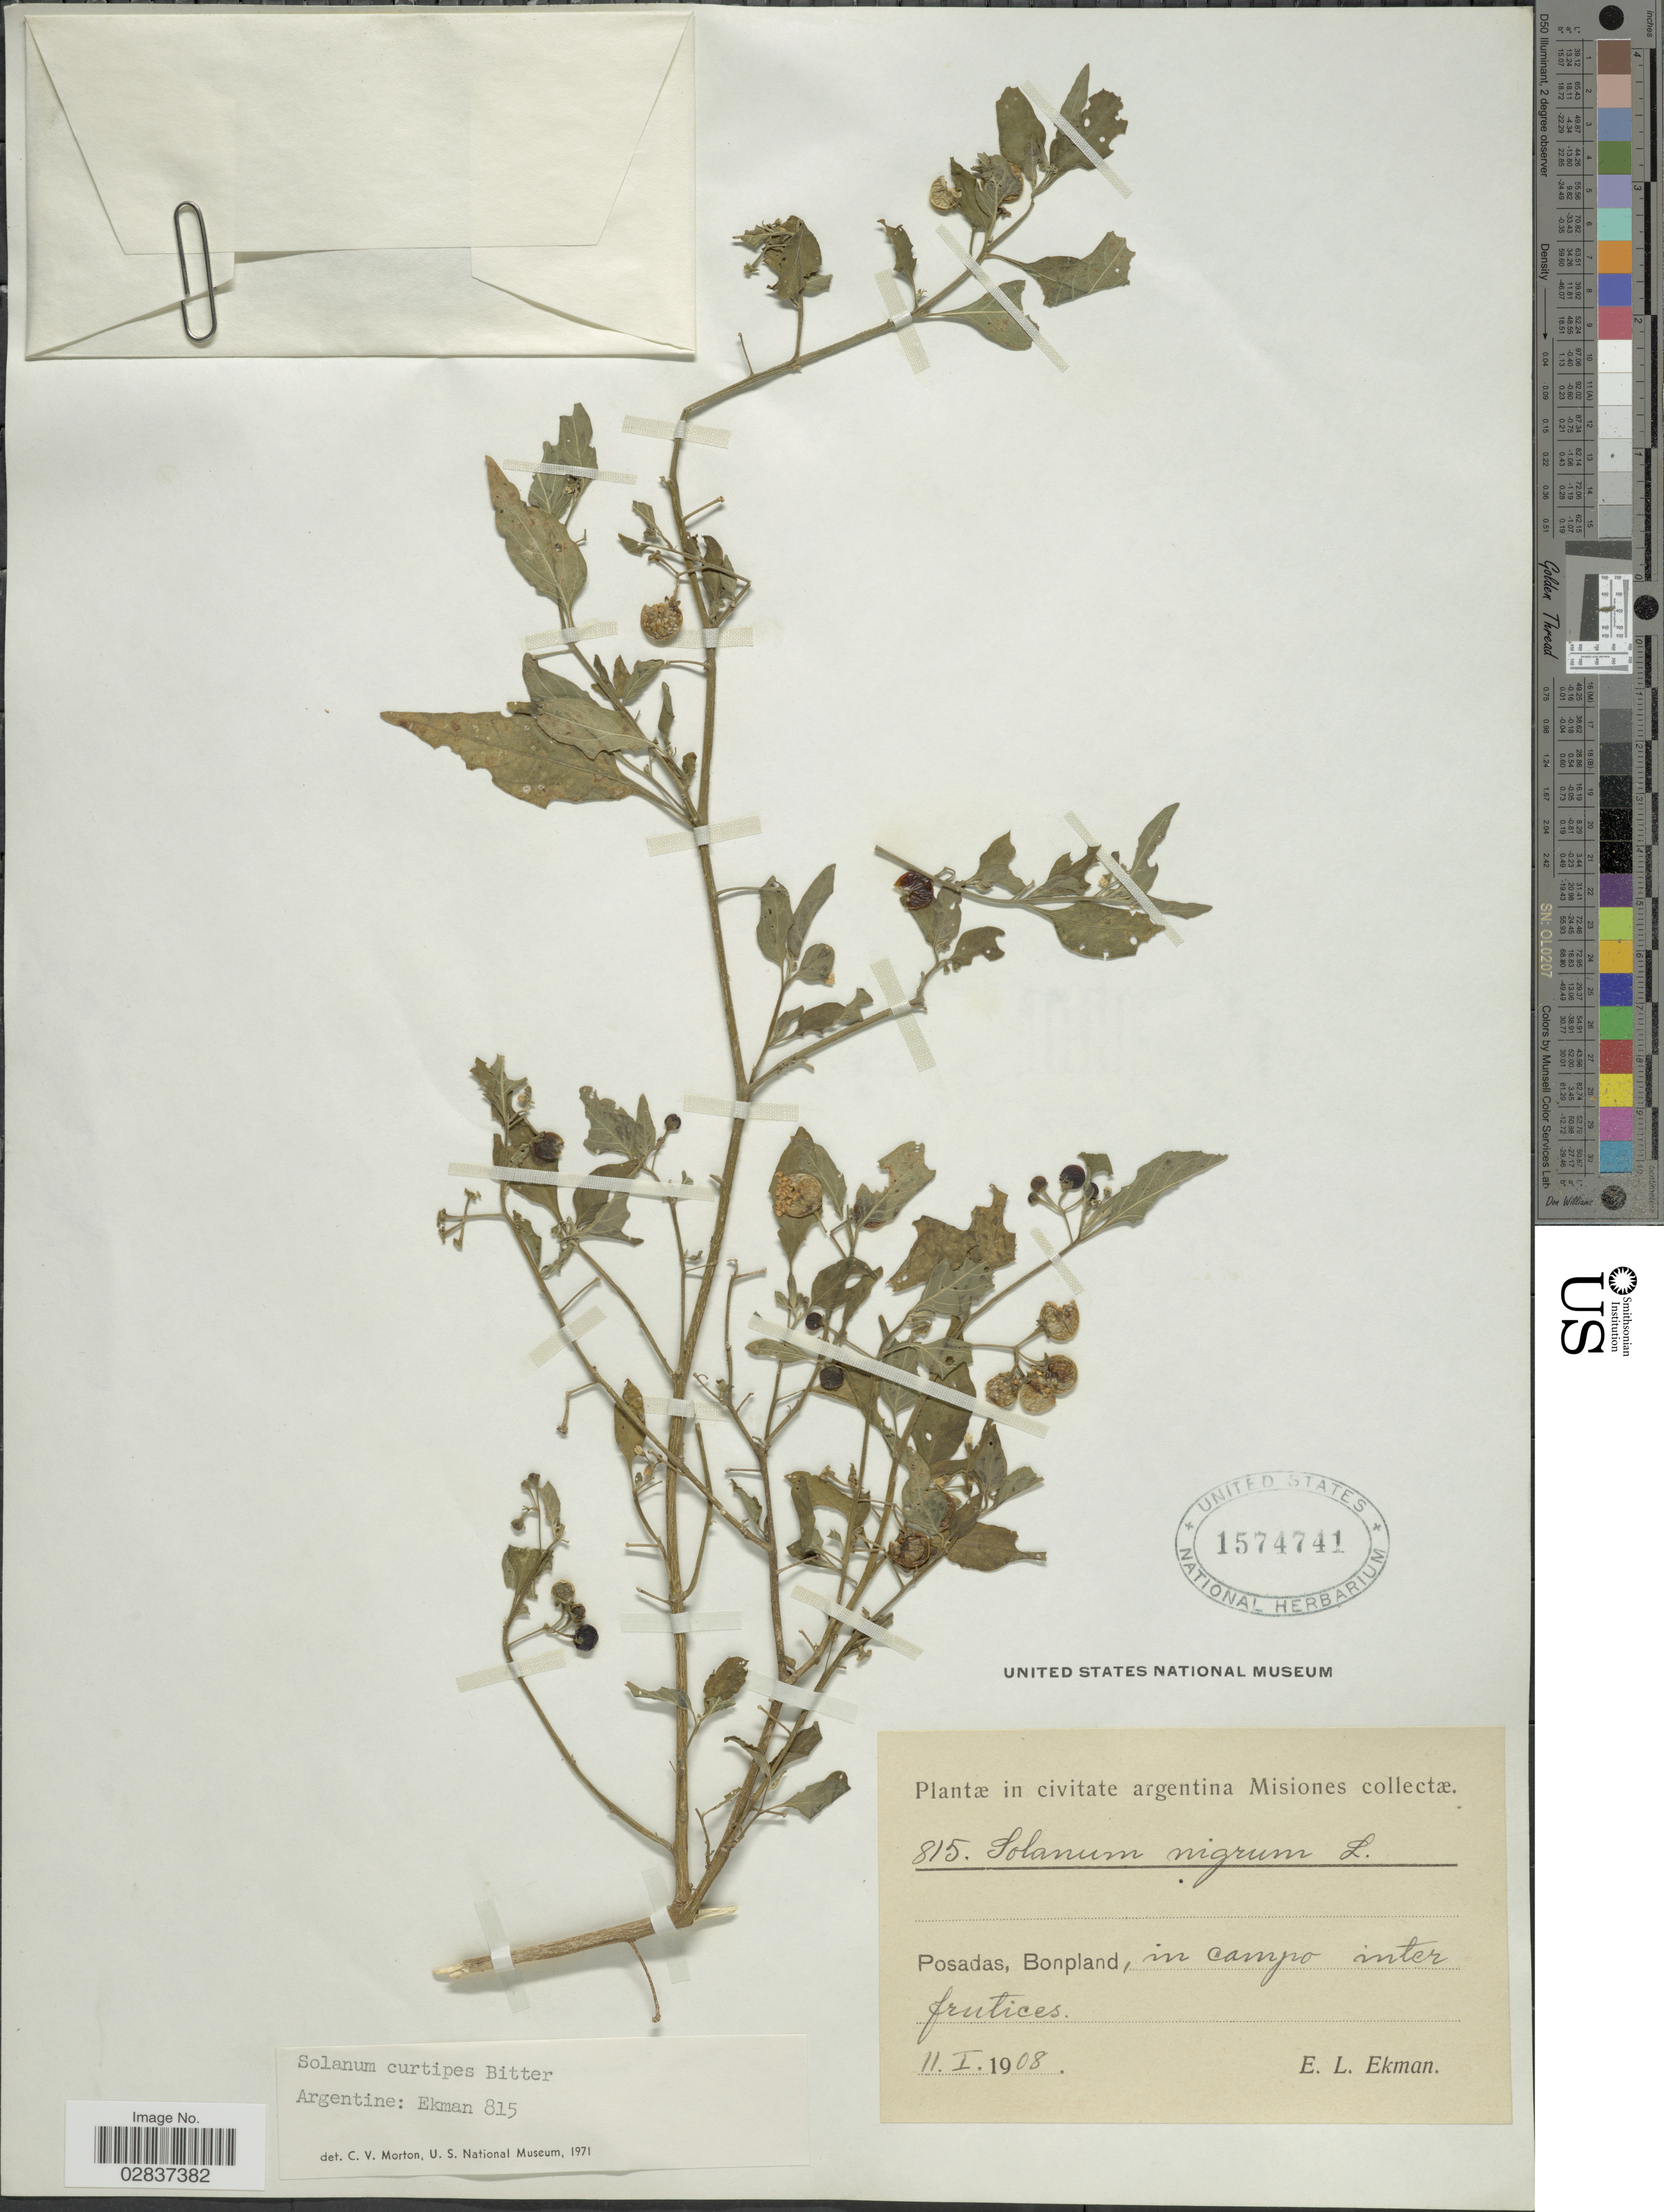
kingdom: Plantae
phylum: Tracheophyta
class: Magnoliopsida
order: Solanales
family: Solanaceae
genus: Solanum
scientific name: Solanum curtipes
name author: Bitter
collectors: E. L. Ekman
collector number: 815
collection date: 1908-01-11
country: Argentina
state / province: Misiones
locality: Posadas, Bonpland, in campo inter frutices.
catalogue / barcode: US 1574741